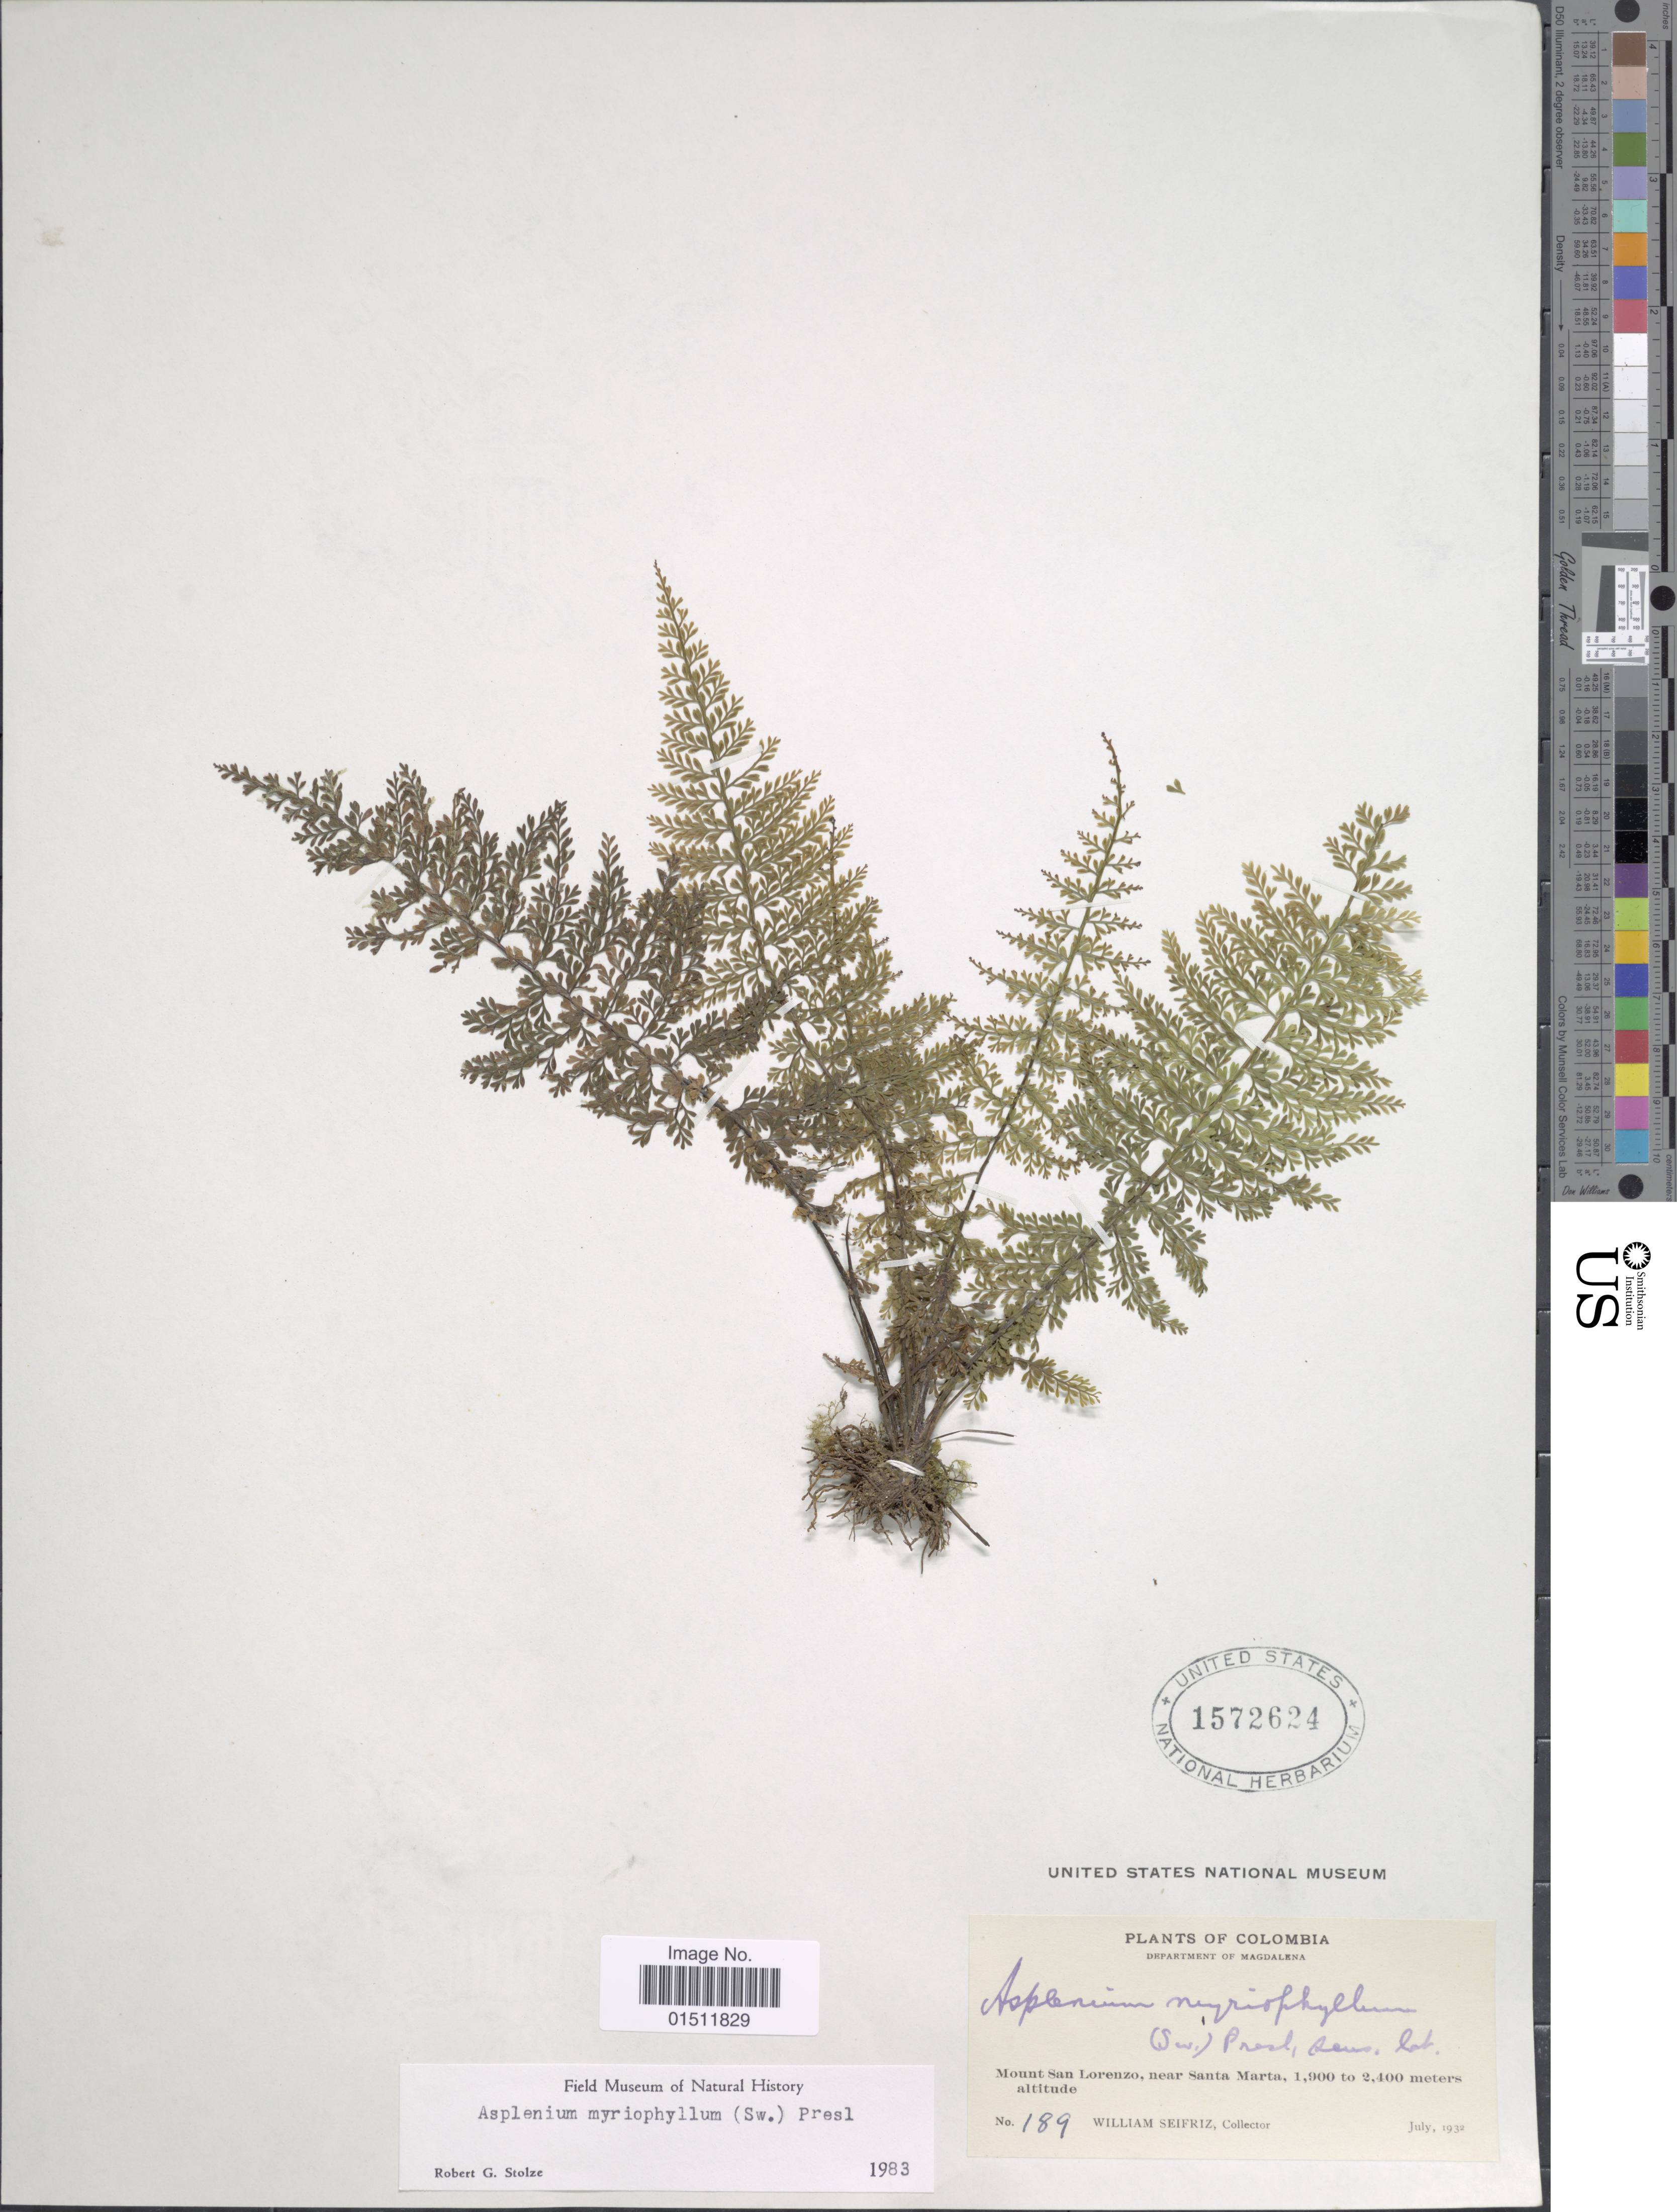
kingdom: Plantae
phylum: Tracheophyta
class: Polypodiopsida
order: Polypodiales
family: Aspleniaceae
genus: Asplenium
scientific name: Asplenium myriophyllum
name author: (Sw.) C. Presl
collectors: W. Seifriz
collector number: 189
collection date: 1932-07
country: Colombia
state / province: Magdalena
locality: Mount San Lorenzo, near Santa Marta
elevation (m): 1900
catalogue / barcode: US 1572624